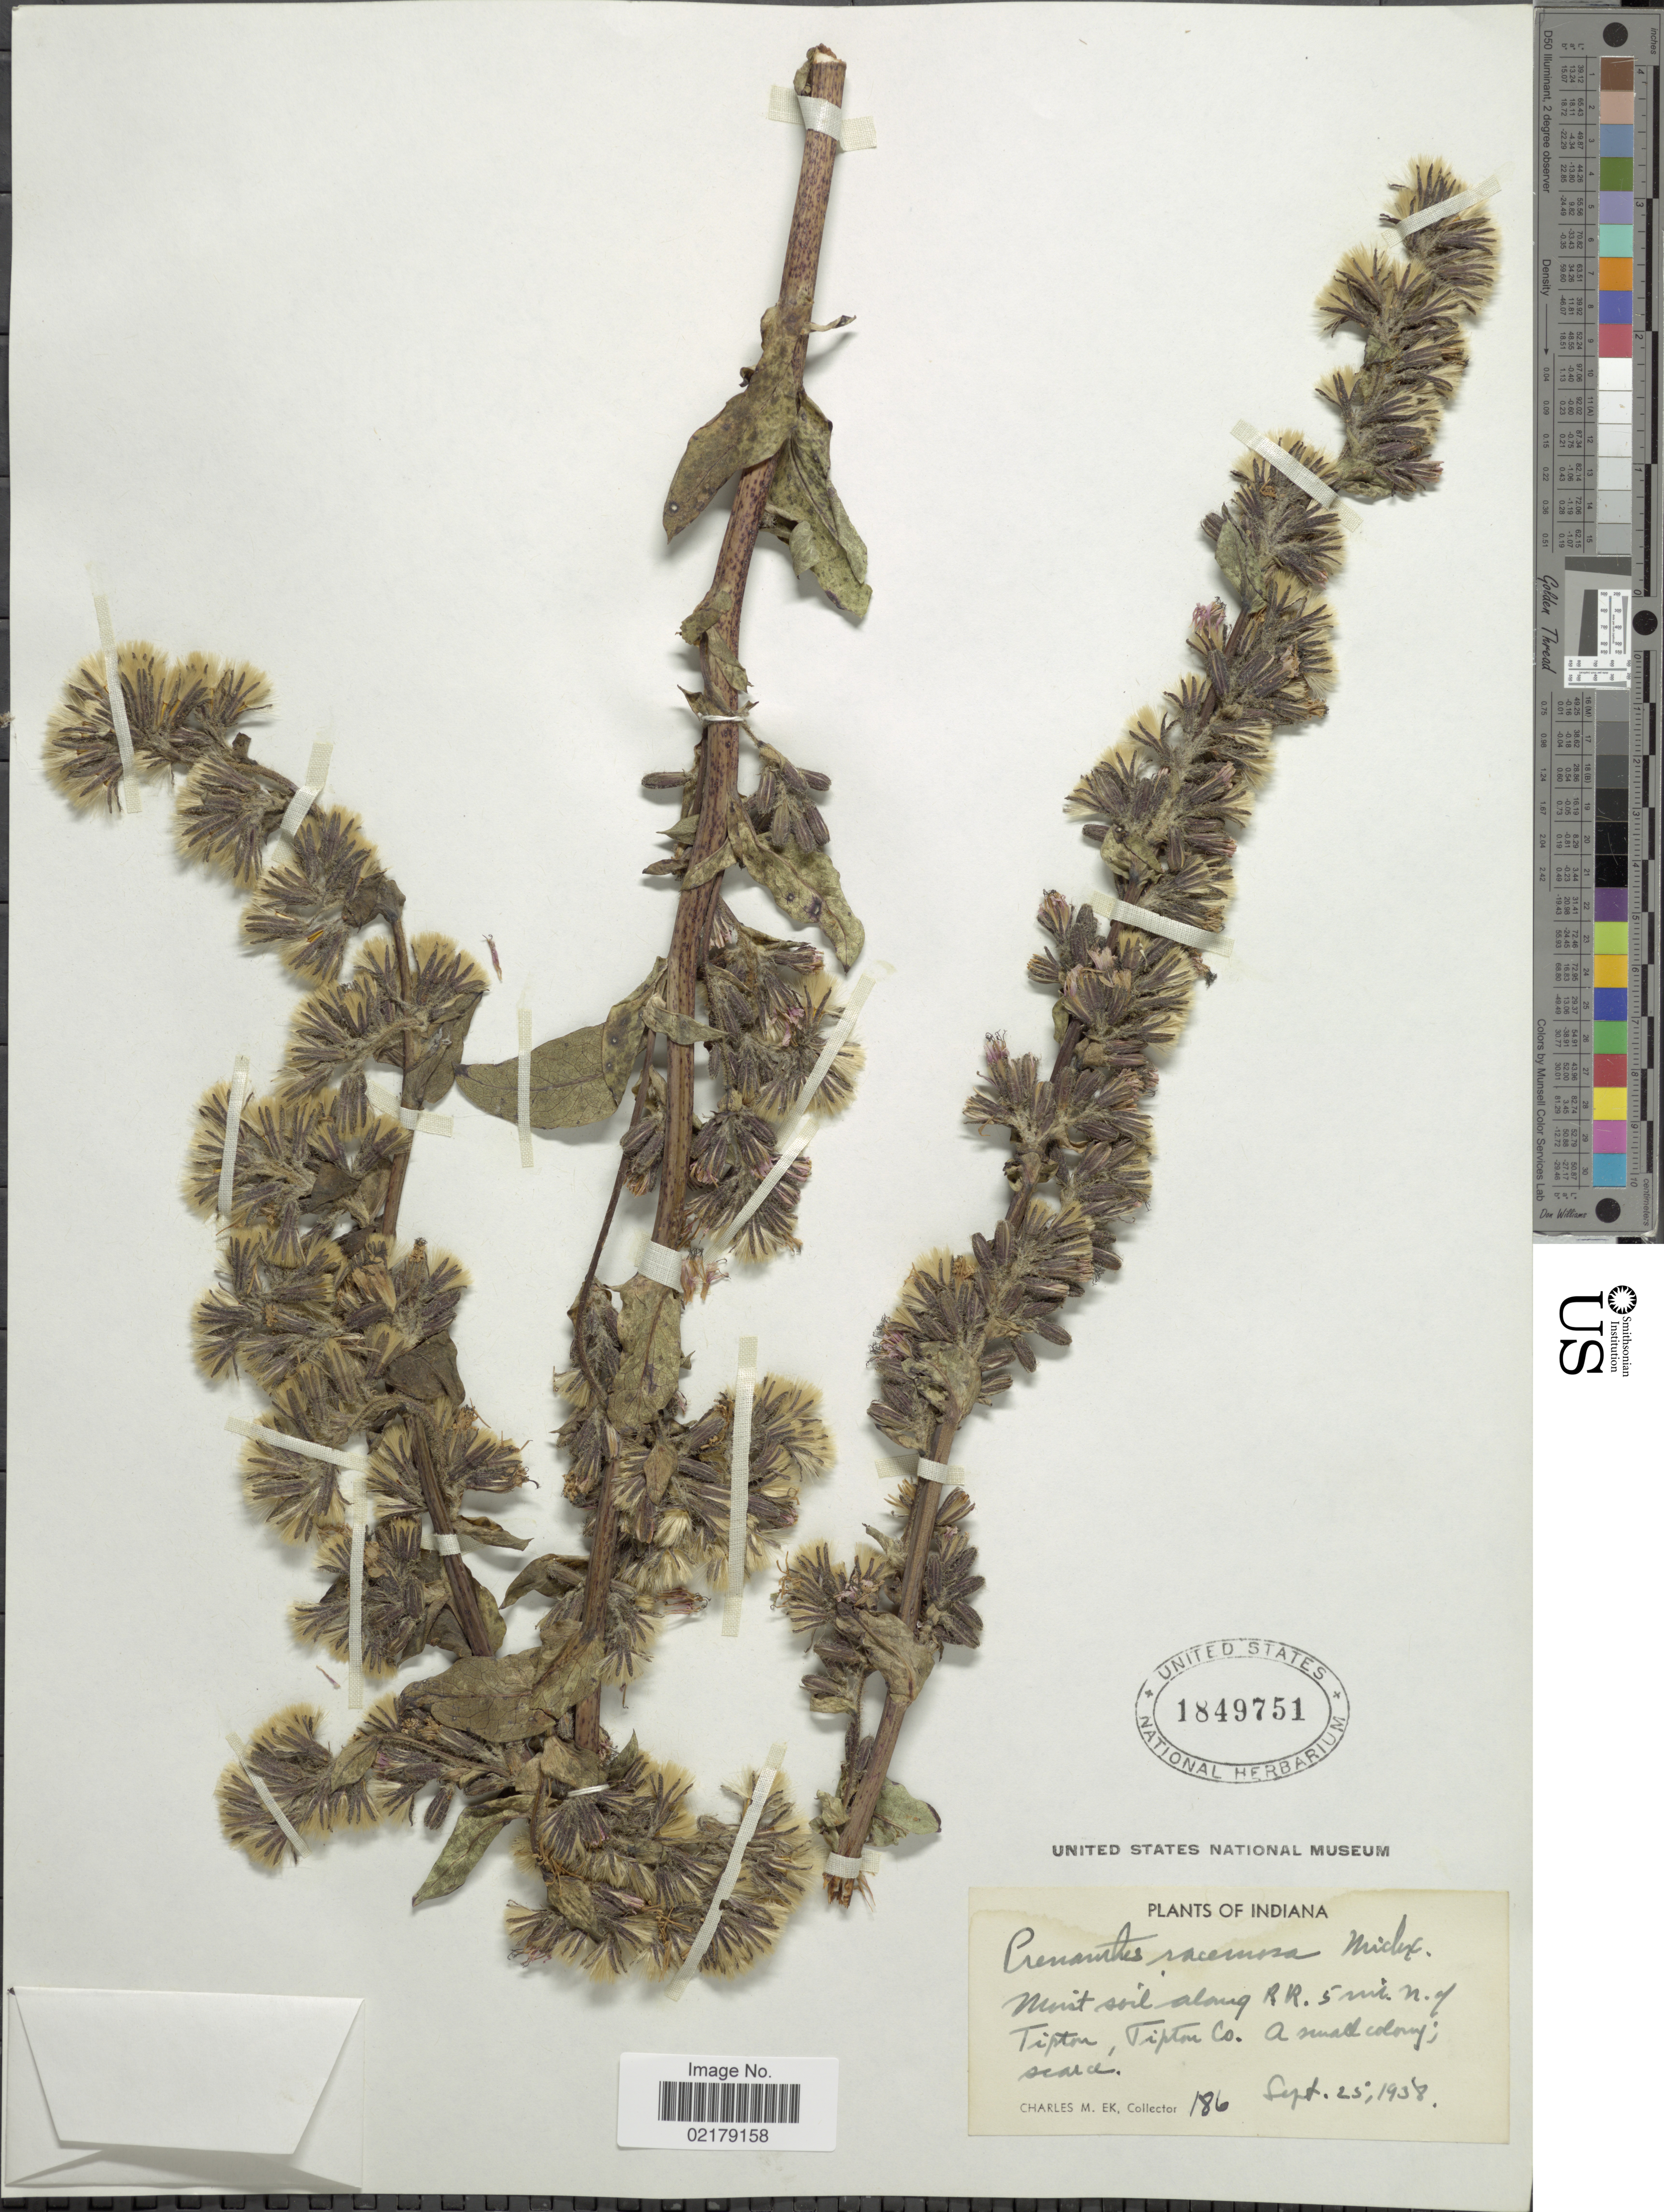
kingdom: Plantae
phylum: Tracheophyta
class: Magnoliopsida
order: Asterales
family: Asteraceae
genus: Nabalus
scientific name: Nabalus racemosus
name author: (Michx.) Hook.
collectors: C. Ek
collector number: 186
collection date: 1938-09-25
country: United States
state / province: Indiana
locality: Moist along R.R. 5 mi. N. of Tipton, Tipton Co. a small colony; scarce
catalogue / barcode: US 1849751